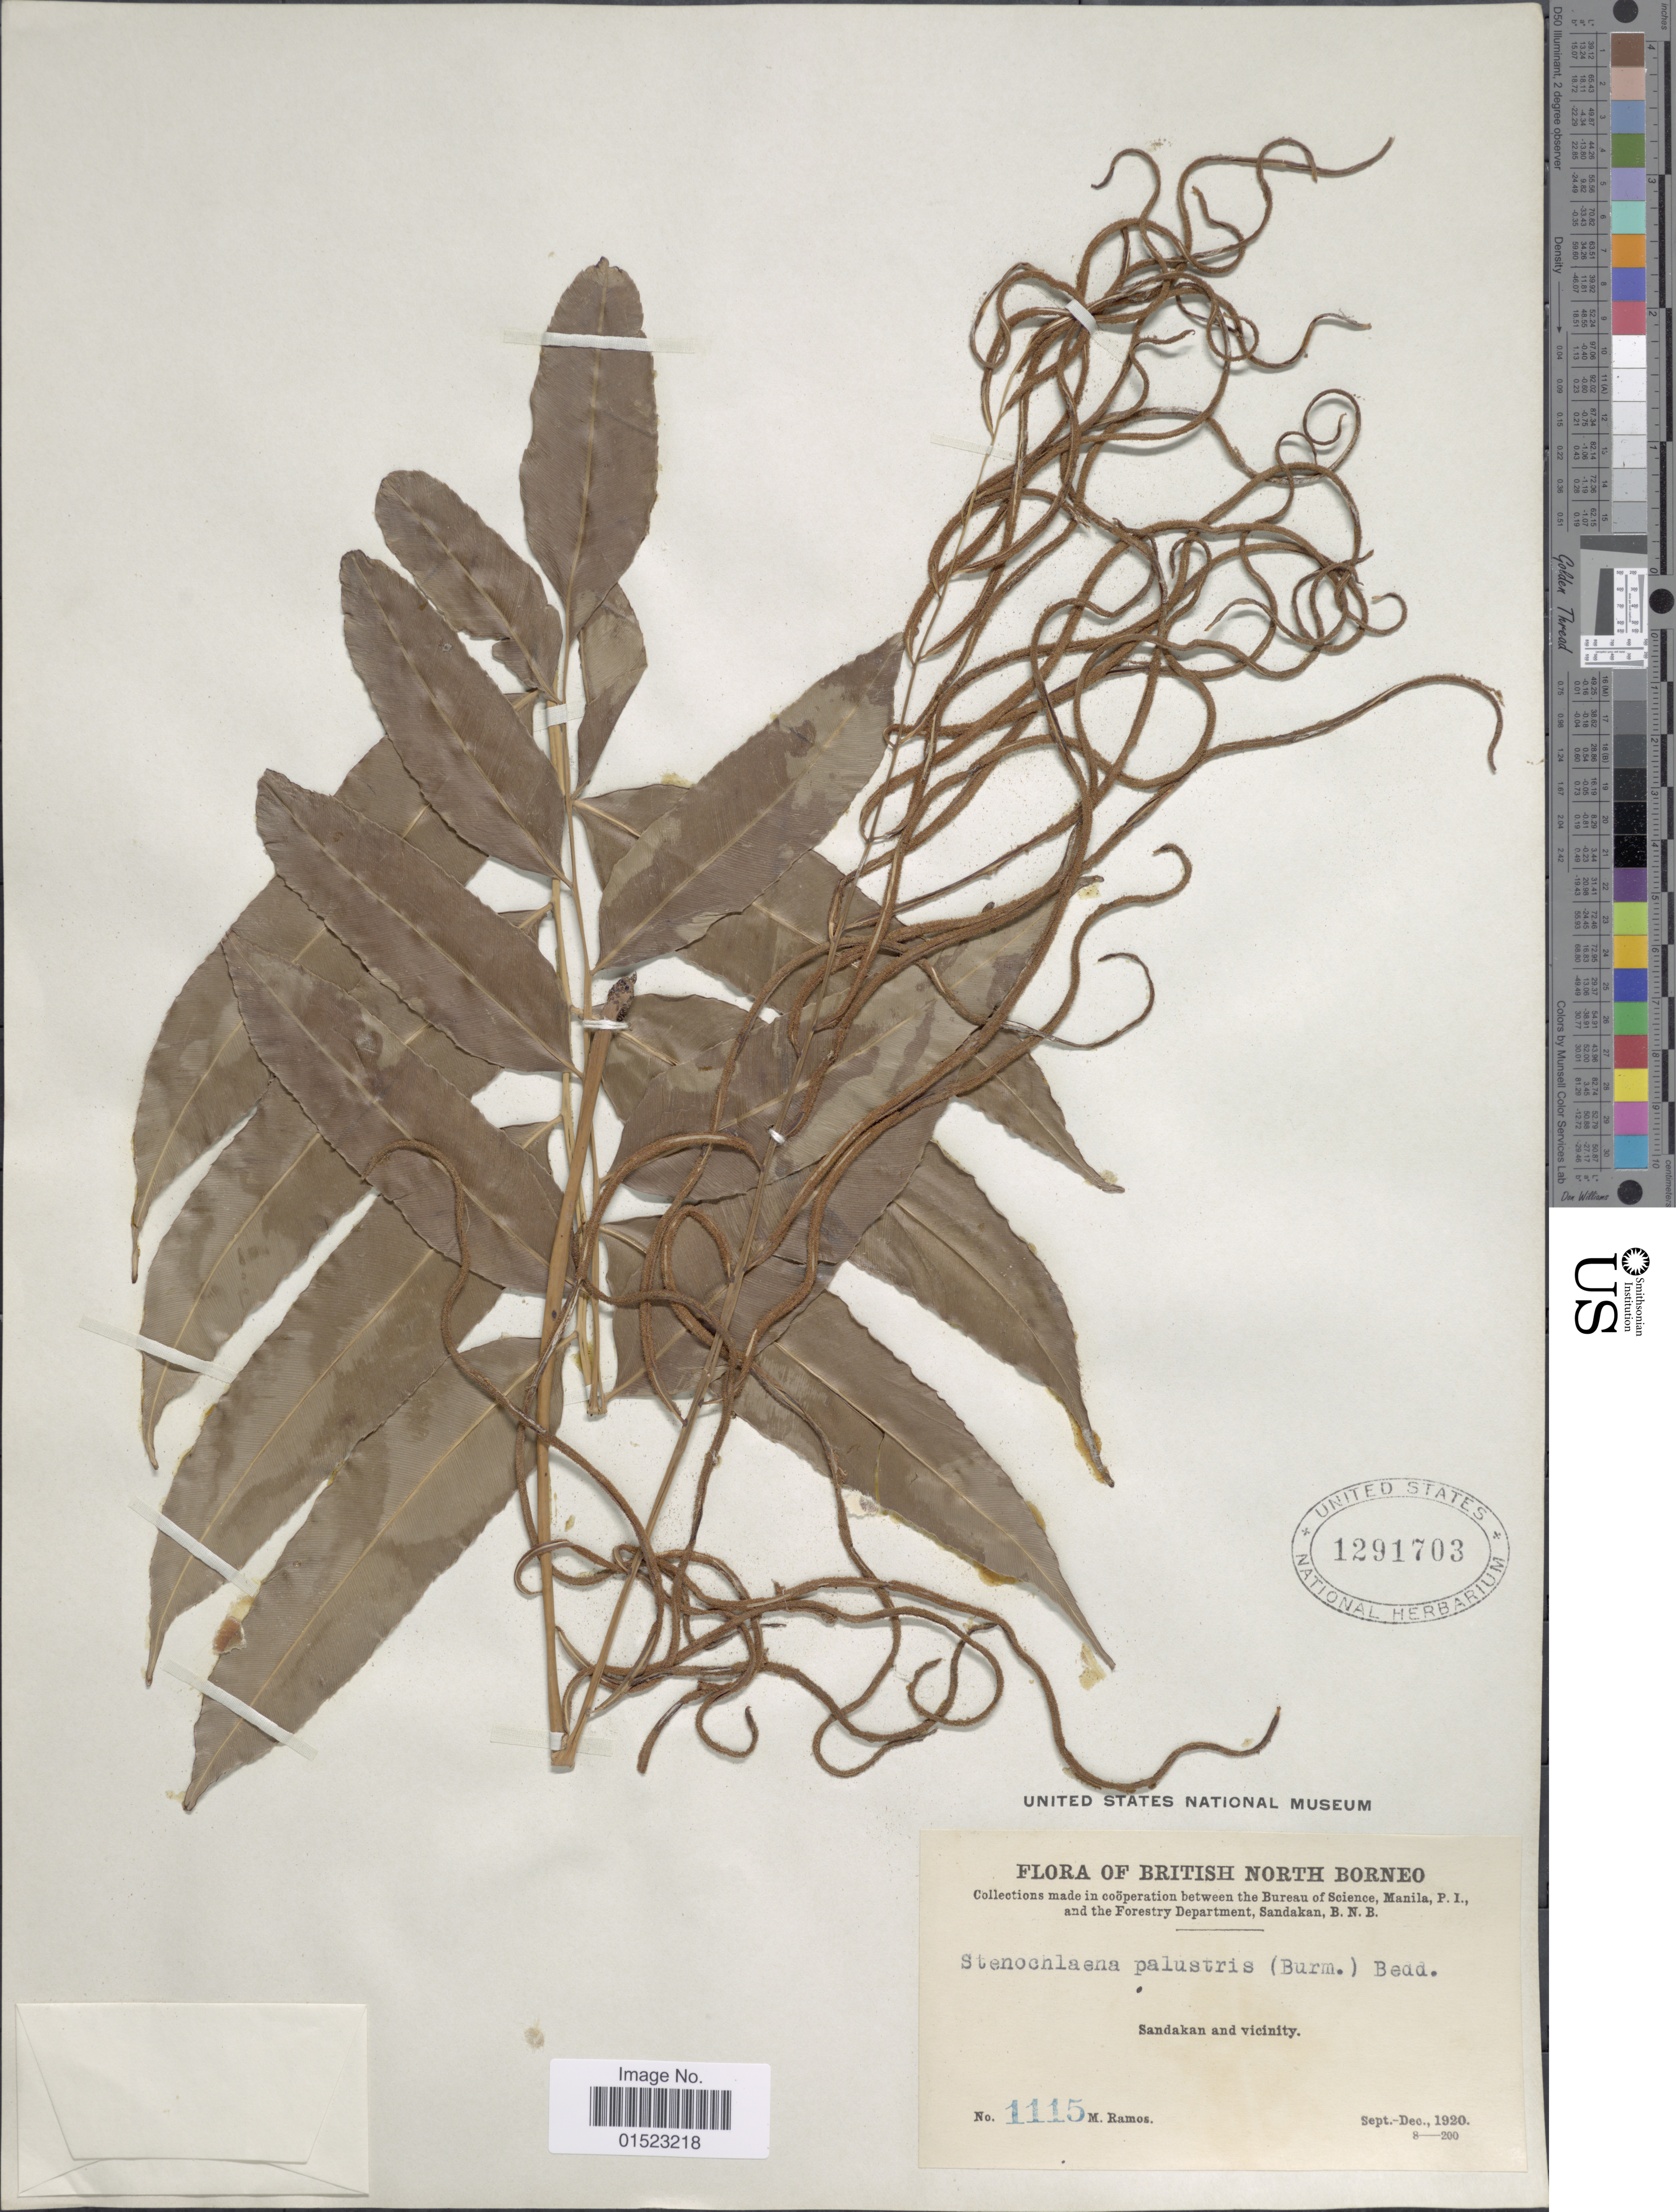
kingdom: Plantae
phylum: Tracheophyta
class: Polypodiopsida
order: Polypodiales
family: Blechnaceae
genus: Stenochlaena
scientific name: Stenochlaena palustris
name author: (Burm. f.) Bedd.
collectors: M. Ramos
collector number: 1115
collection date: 1920-09/1920-12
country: Malaysia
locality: British North Borneo, Sandaken and vicinity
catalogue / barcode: US 1291703